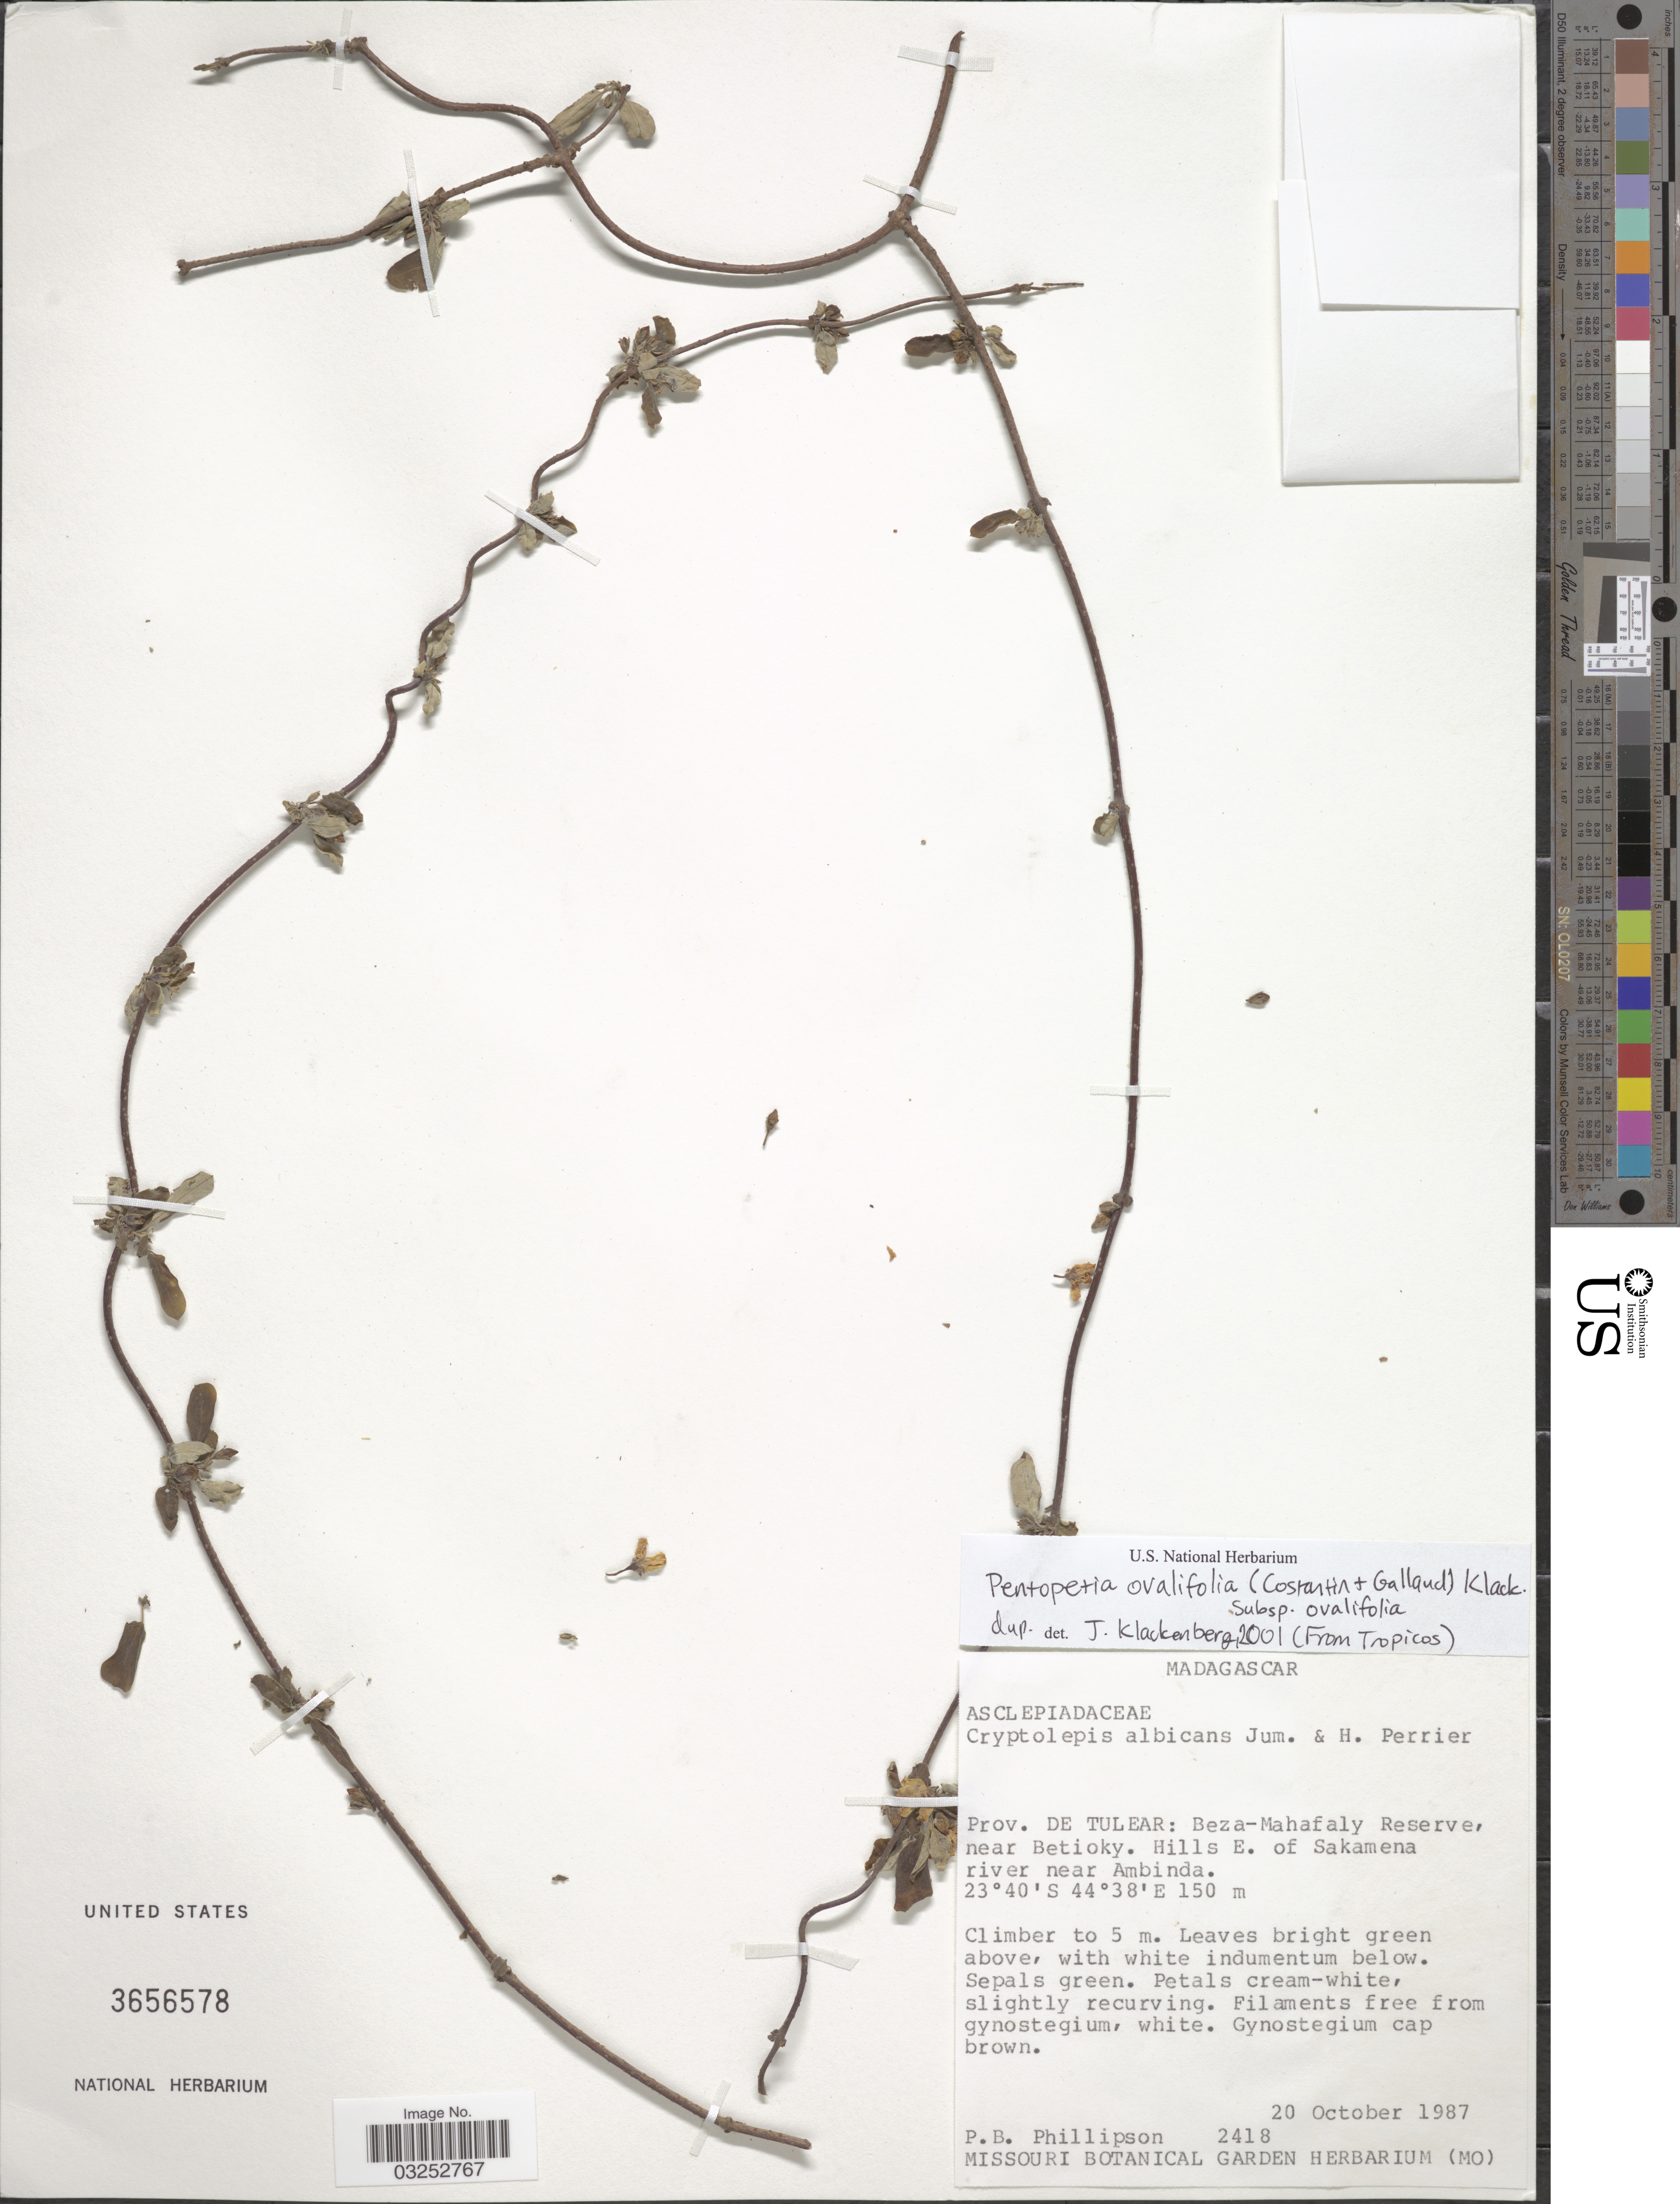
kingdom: Plantae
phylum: Tracheophyta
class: Magnoliopsida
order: Gentianales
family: Apocynaceae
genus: Pentopetia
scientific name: Pentopetia ovalifolia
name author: (Constantin & Gallaud) Klack.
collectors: P. B. Phillipson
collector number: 2418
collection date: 1987-10-20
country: Madagascar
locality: Prov. De Tulear: Beza-Mahafaly Reserve, near Betioky, Hills E. of Sakamena river near Abinda.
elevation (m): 150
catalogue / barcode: US 3656578